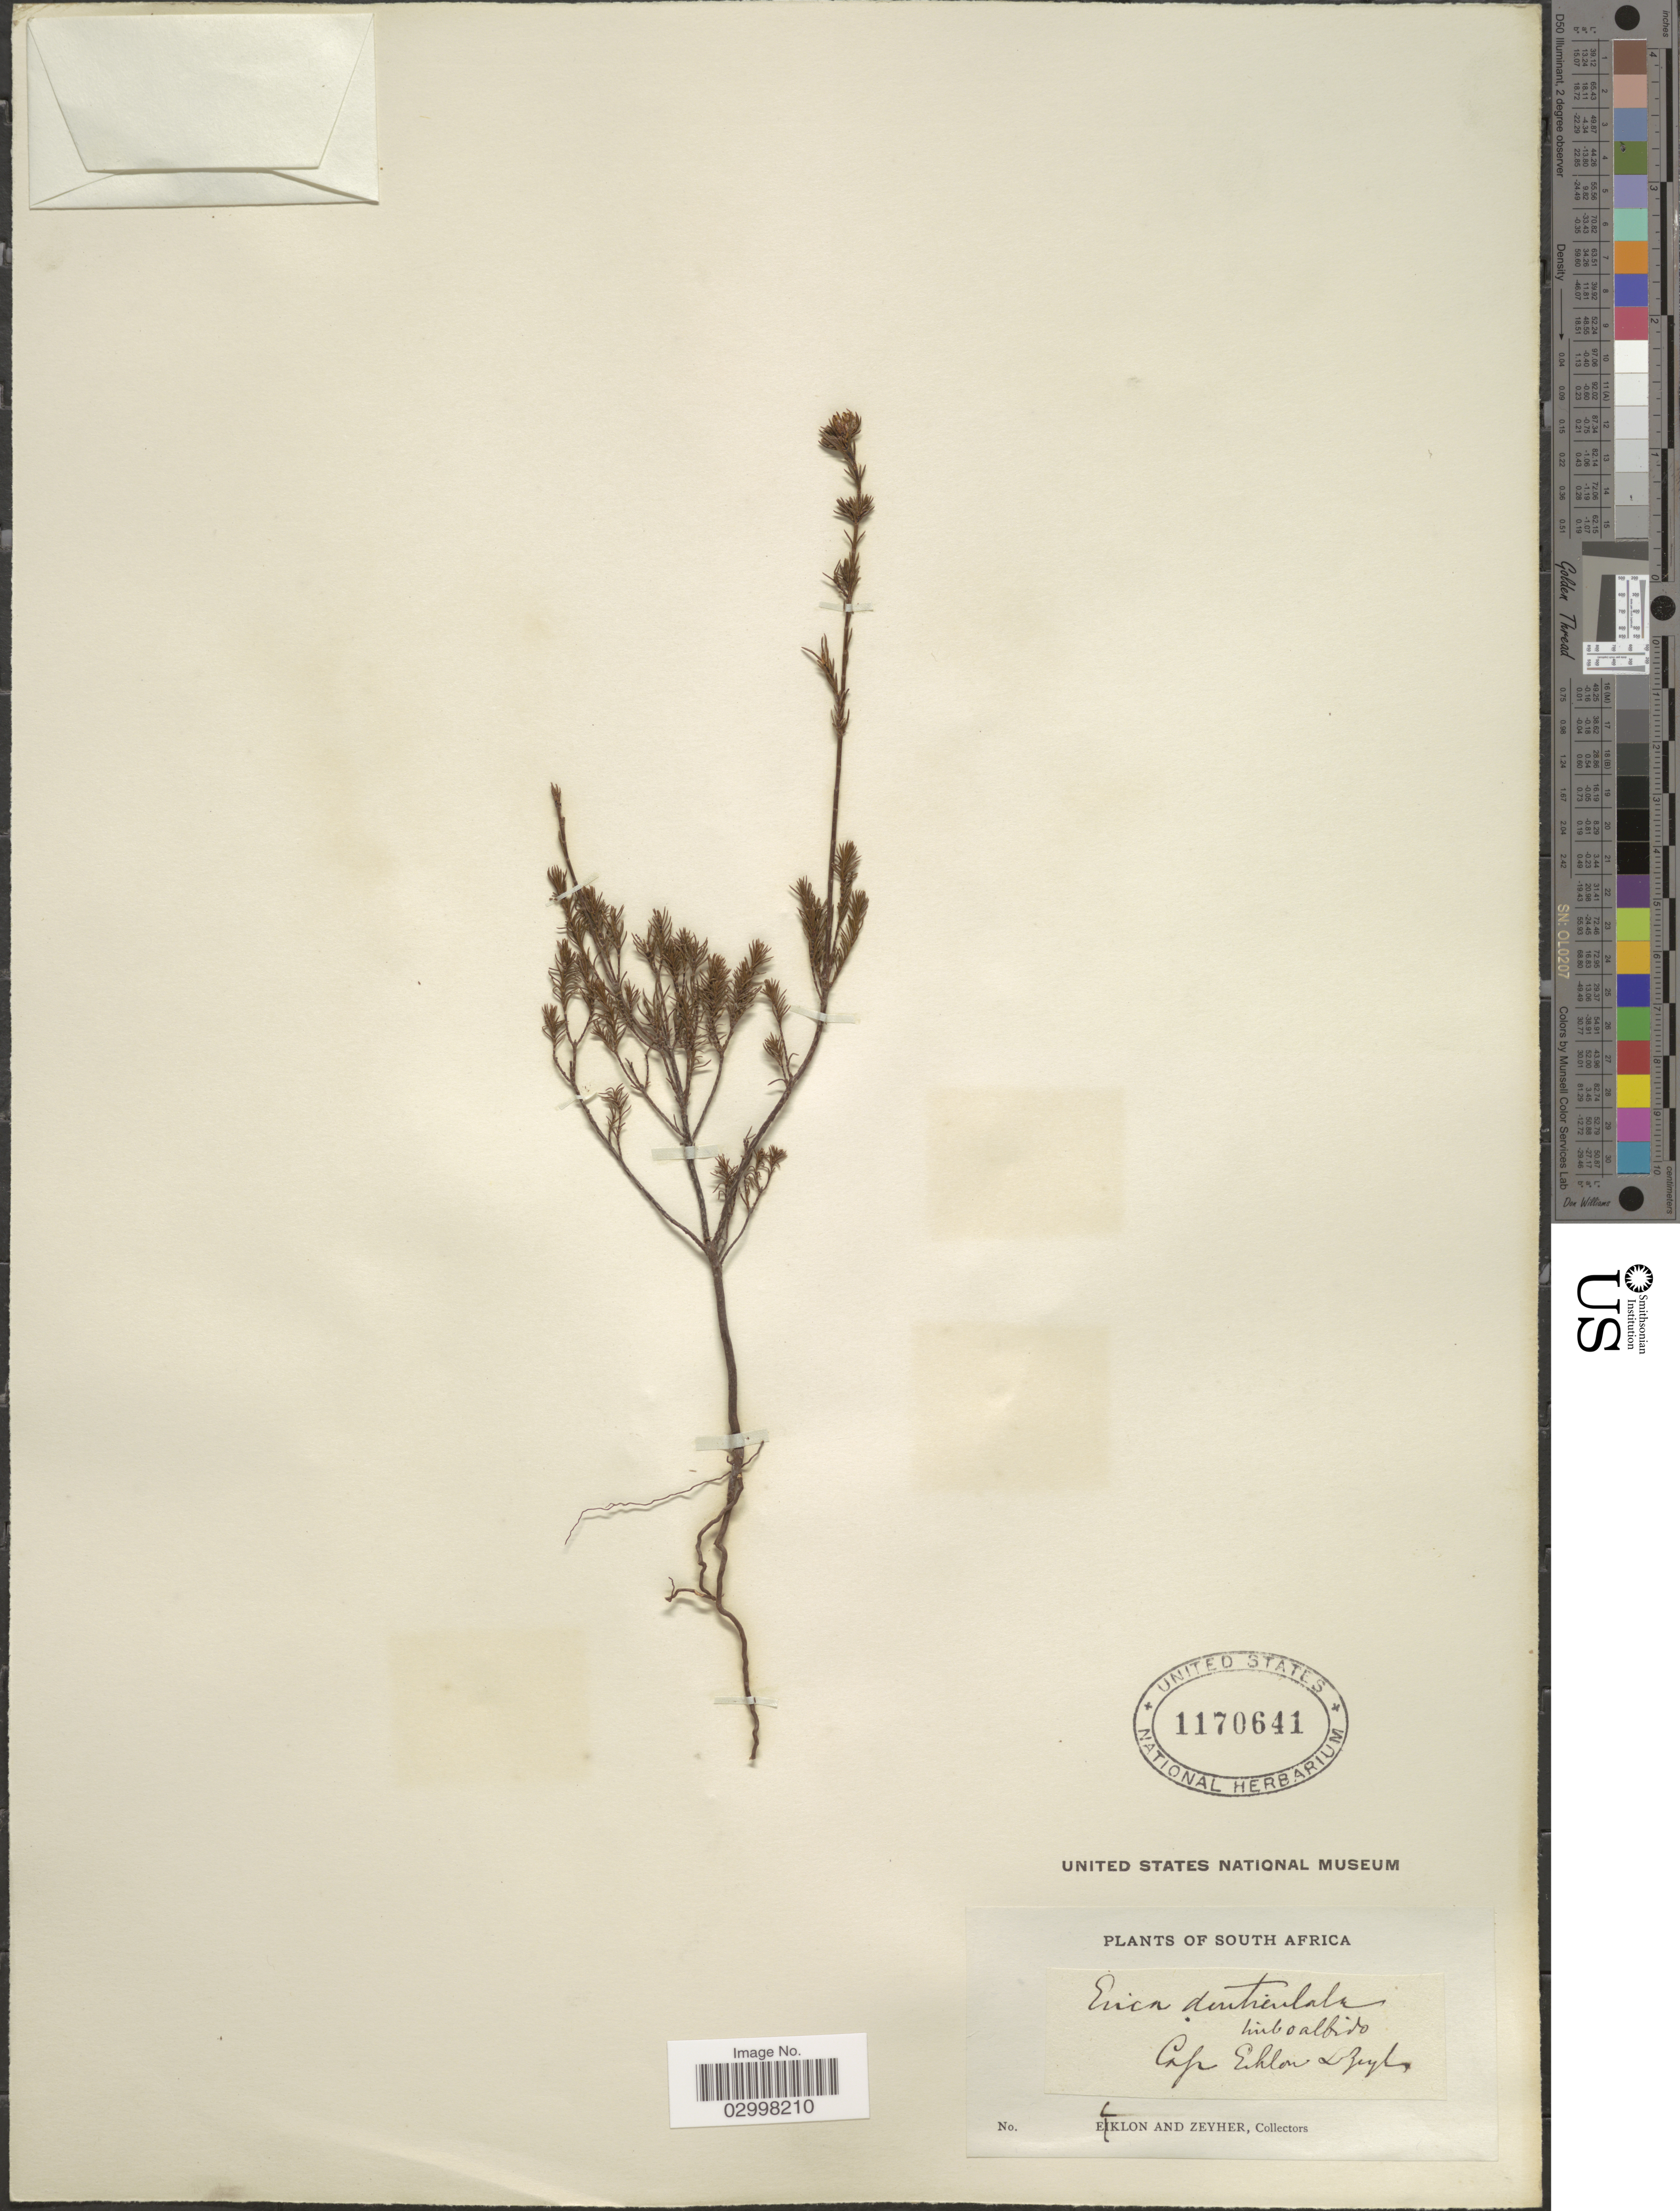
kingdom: Plantae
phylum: Tracheophyta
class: Magnoliopsida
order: Ericales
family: Ericaceae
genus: Erica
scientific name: Erica denticulata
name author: L.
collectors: -. Ecklon & -. Zeyher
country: South Africa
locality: Cap.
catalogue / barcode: US 1170641